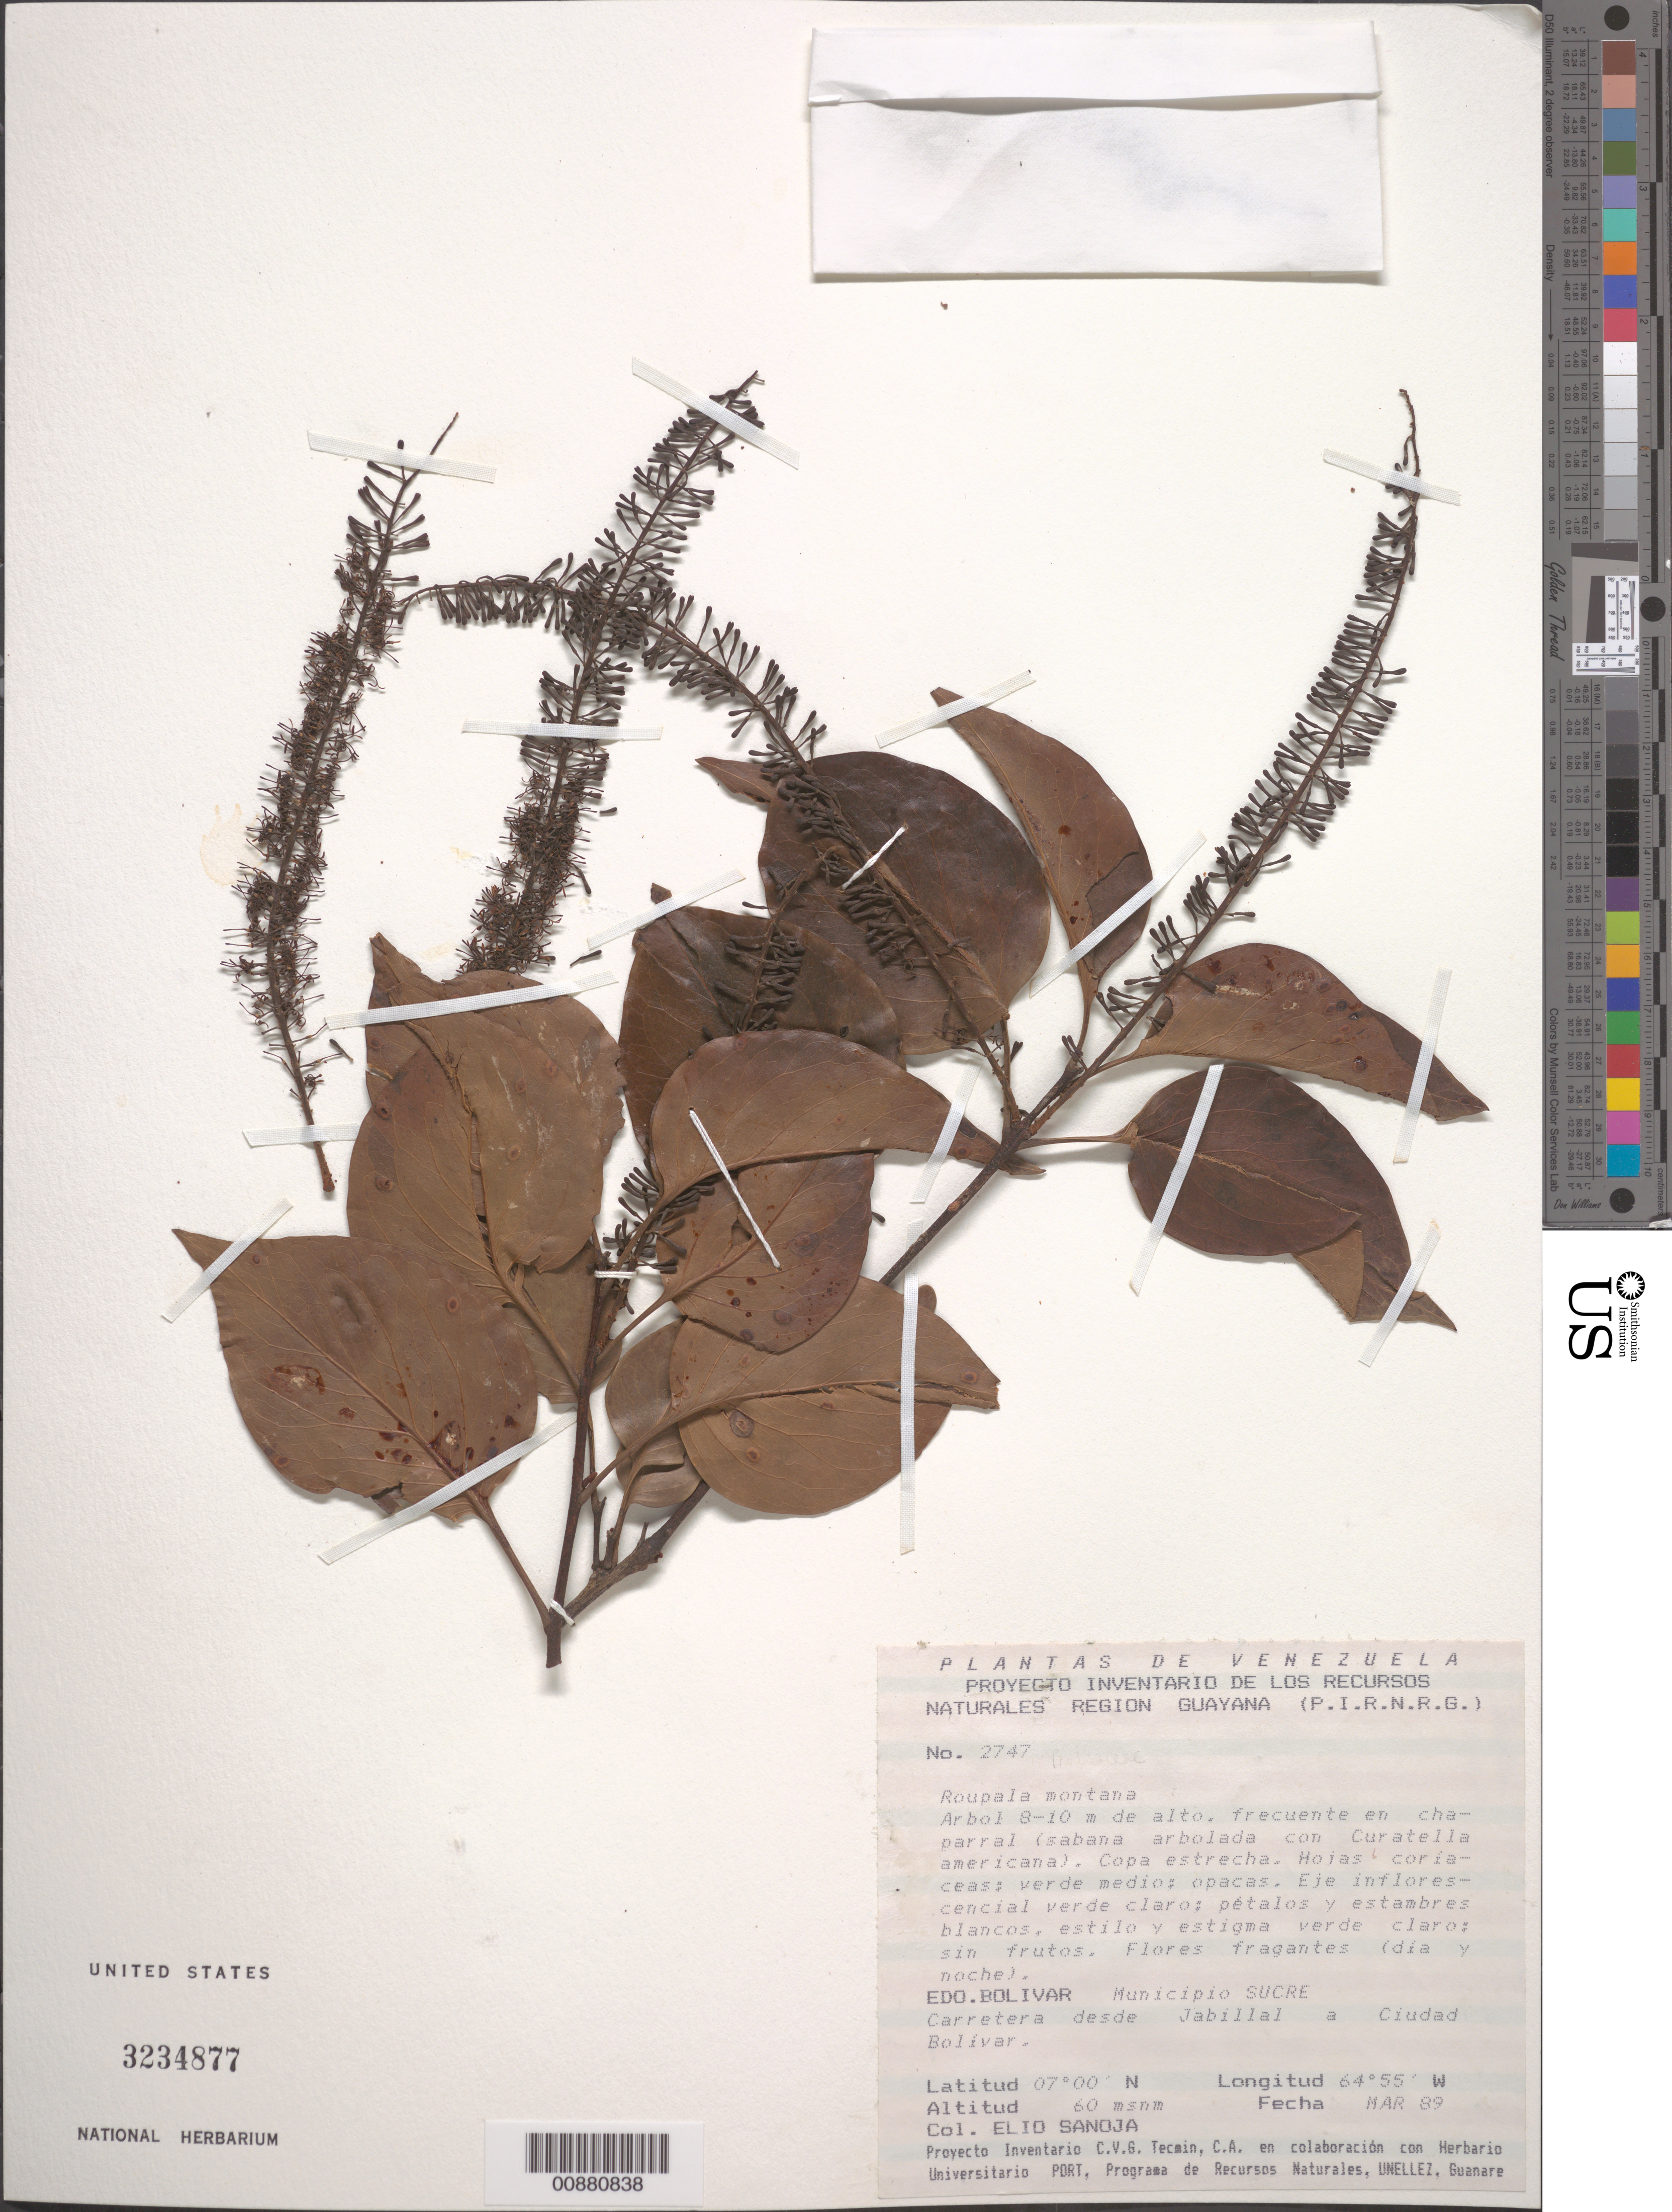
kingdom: Plantae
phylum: Tracheophyta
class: Magnoliopsida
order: Proteales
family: Proteaceae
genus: Roupala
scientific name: Roupala montana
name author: Aubl.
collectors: E. Sanoja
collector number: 2747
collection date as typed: Mar-89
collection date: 1989-03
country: Venezuela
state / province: Bolívar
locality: Mun. Sucre, road from Jabillal to Ciudad Bolívar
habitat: Chaparral (sabana arbolada con Curatella americana)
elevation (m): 60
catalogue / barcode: US 3234877